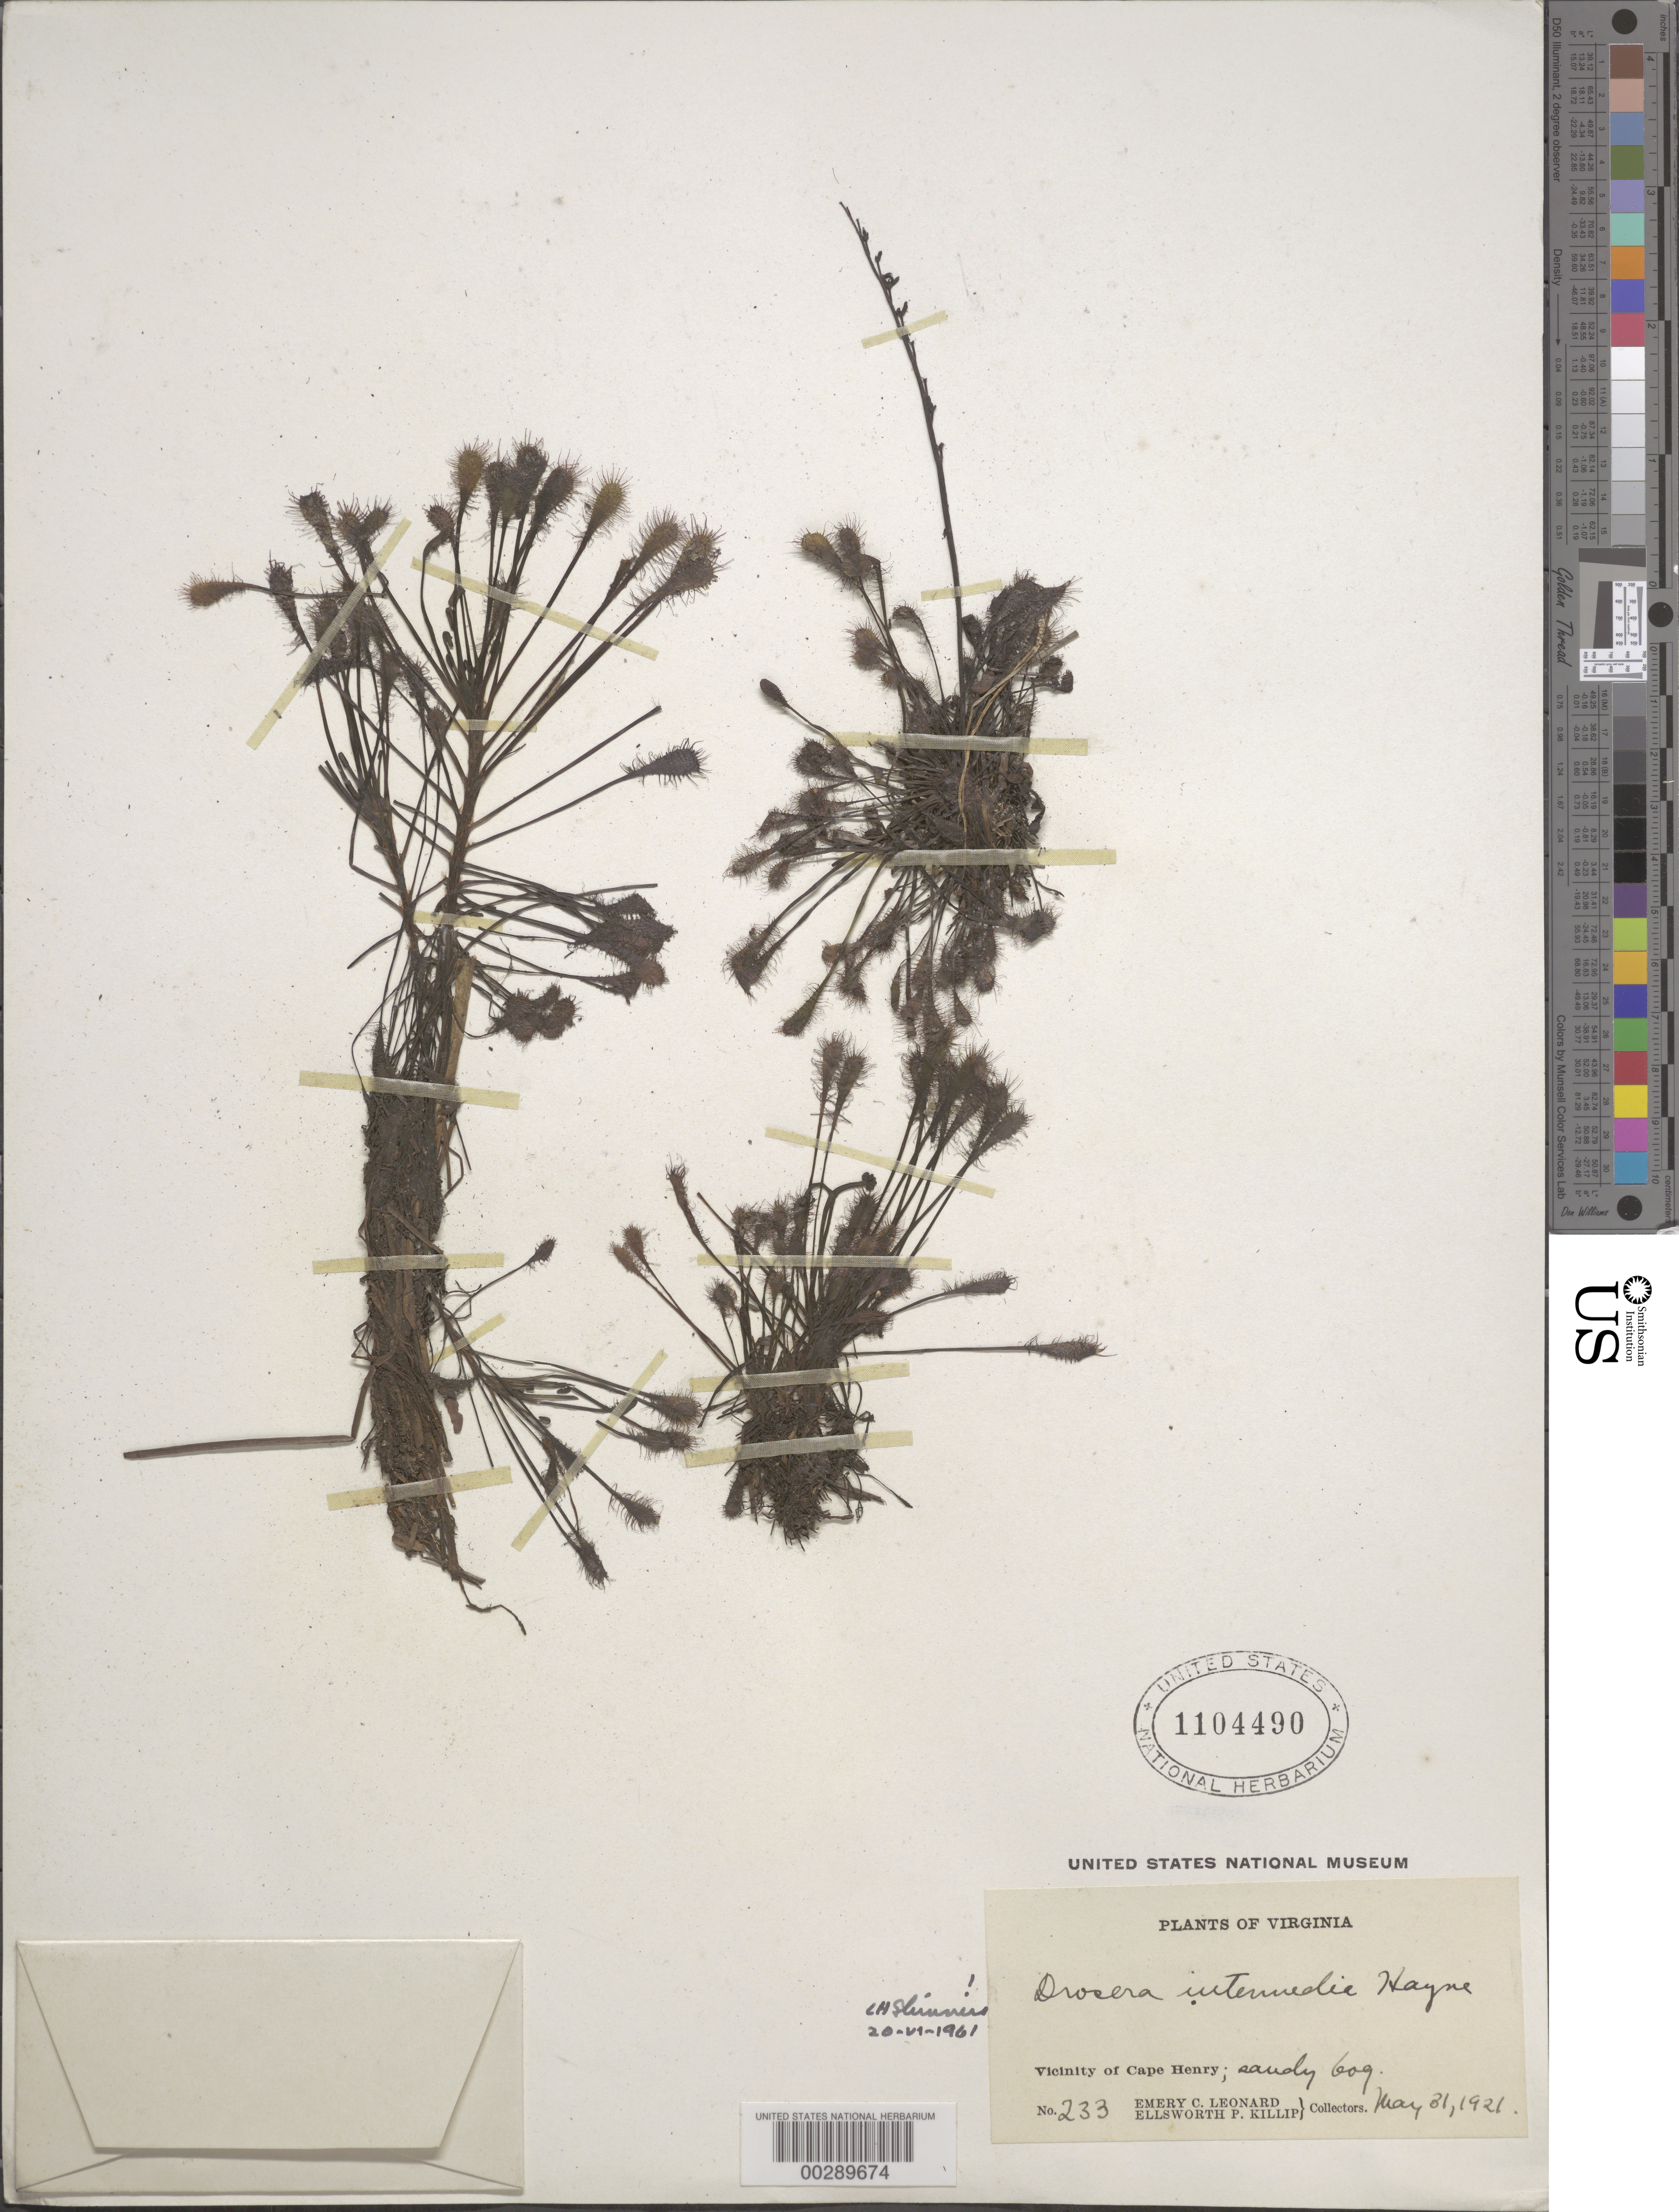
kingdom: Plantae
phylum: Tracheophyta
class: Magnoliopsida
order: Caryophyllales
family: Droseraceae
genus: Drosera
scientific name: Drosera intermedia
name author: Hayne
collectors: E. C. Leonard & E. P. Killip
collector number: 233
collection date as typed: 31 May 1921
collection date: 1921-05-31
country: United States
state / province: Virginia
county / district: City of Virginia Beach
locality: Vicinity of cape henry, princess anne county. [princess anne county is now part of City of Virginia Beach.]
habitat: Sandy bog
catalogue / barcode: US 1104490